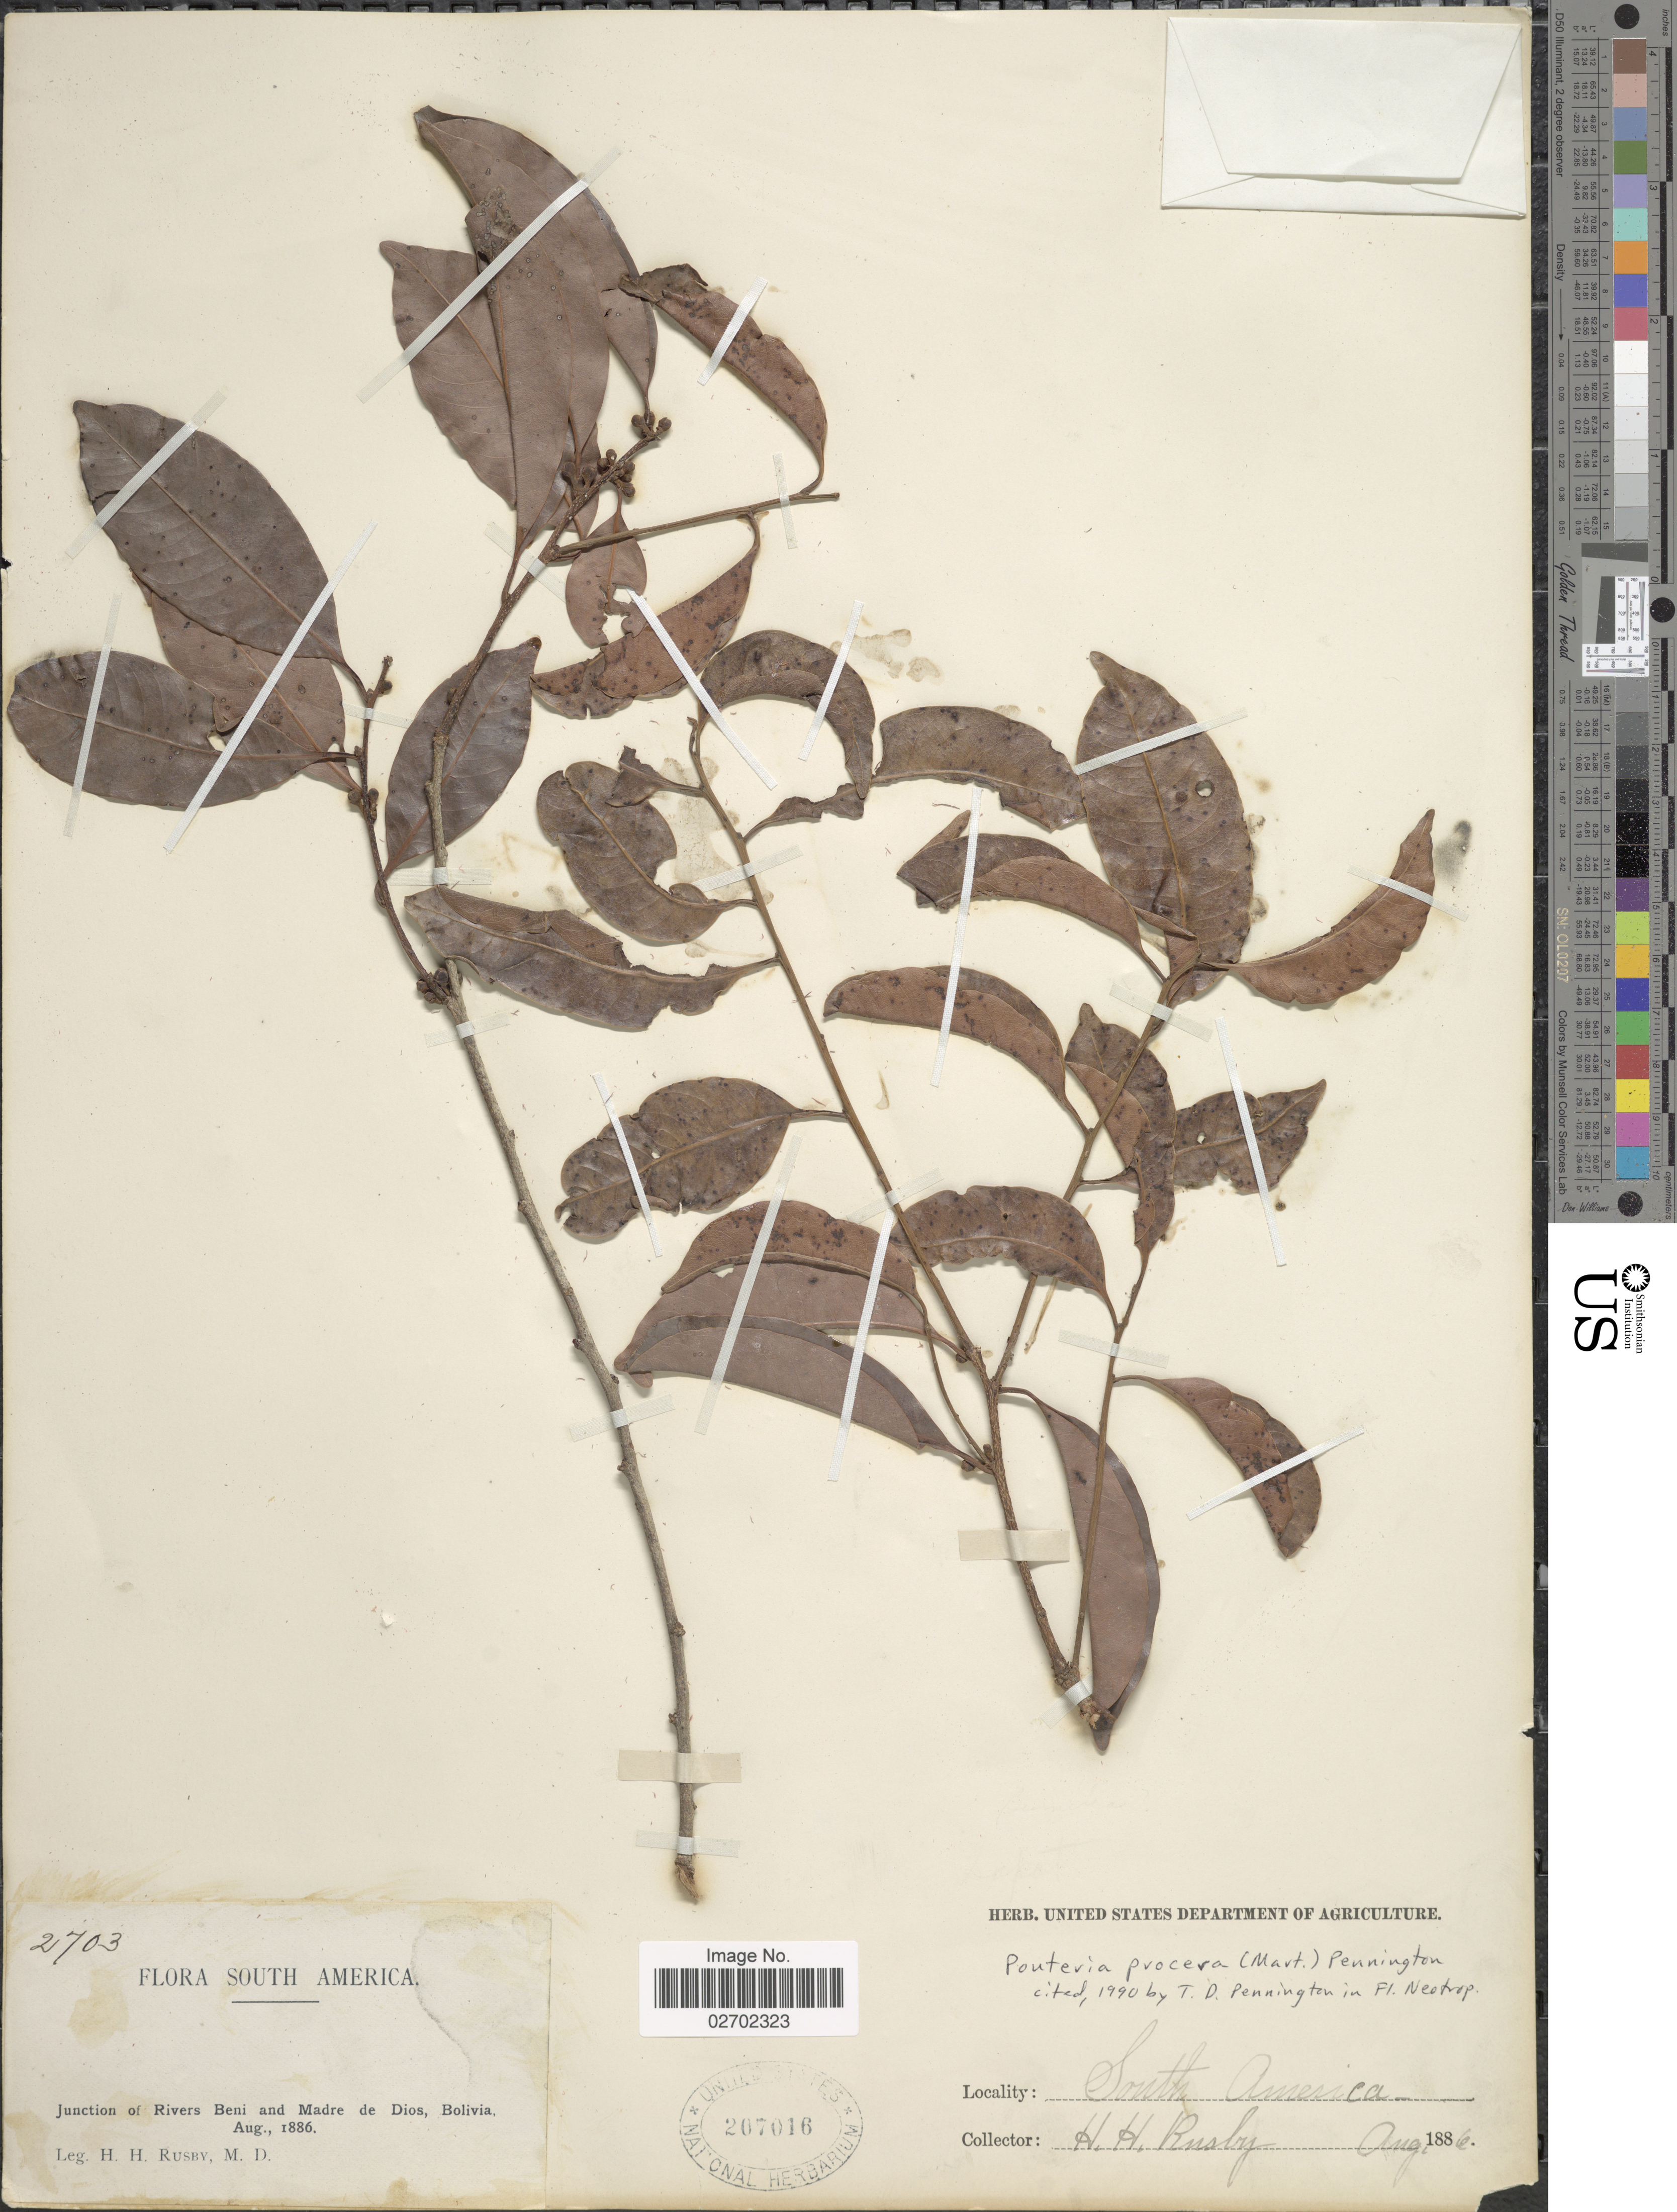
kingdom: Plantae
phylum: Tracheophyta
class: Magnoliopsida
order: Ericales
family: Sapotaceae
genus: Pouteria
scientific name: Pouteria procera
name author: (Mart.) T.D. Penn.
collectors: H. H. Rusby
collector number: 2703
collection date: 1886-08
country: Bolivia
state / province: Beni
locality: Junction of Rivers Beni and Madre de Dios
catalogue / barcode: US 207016